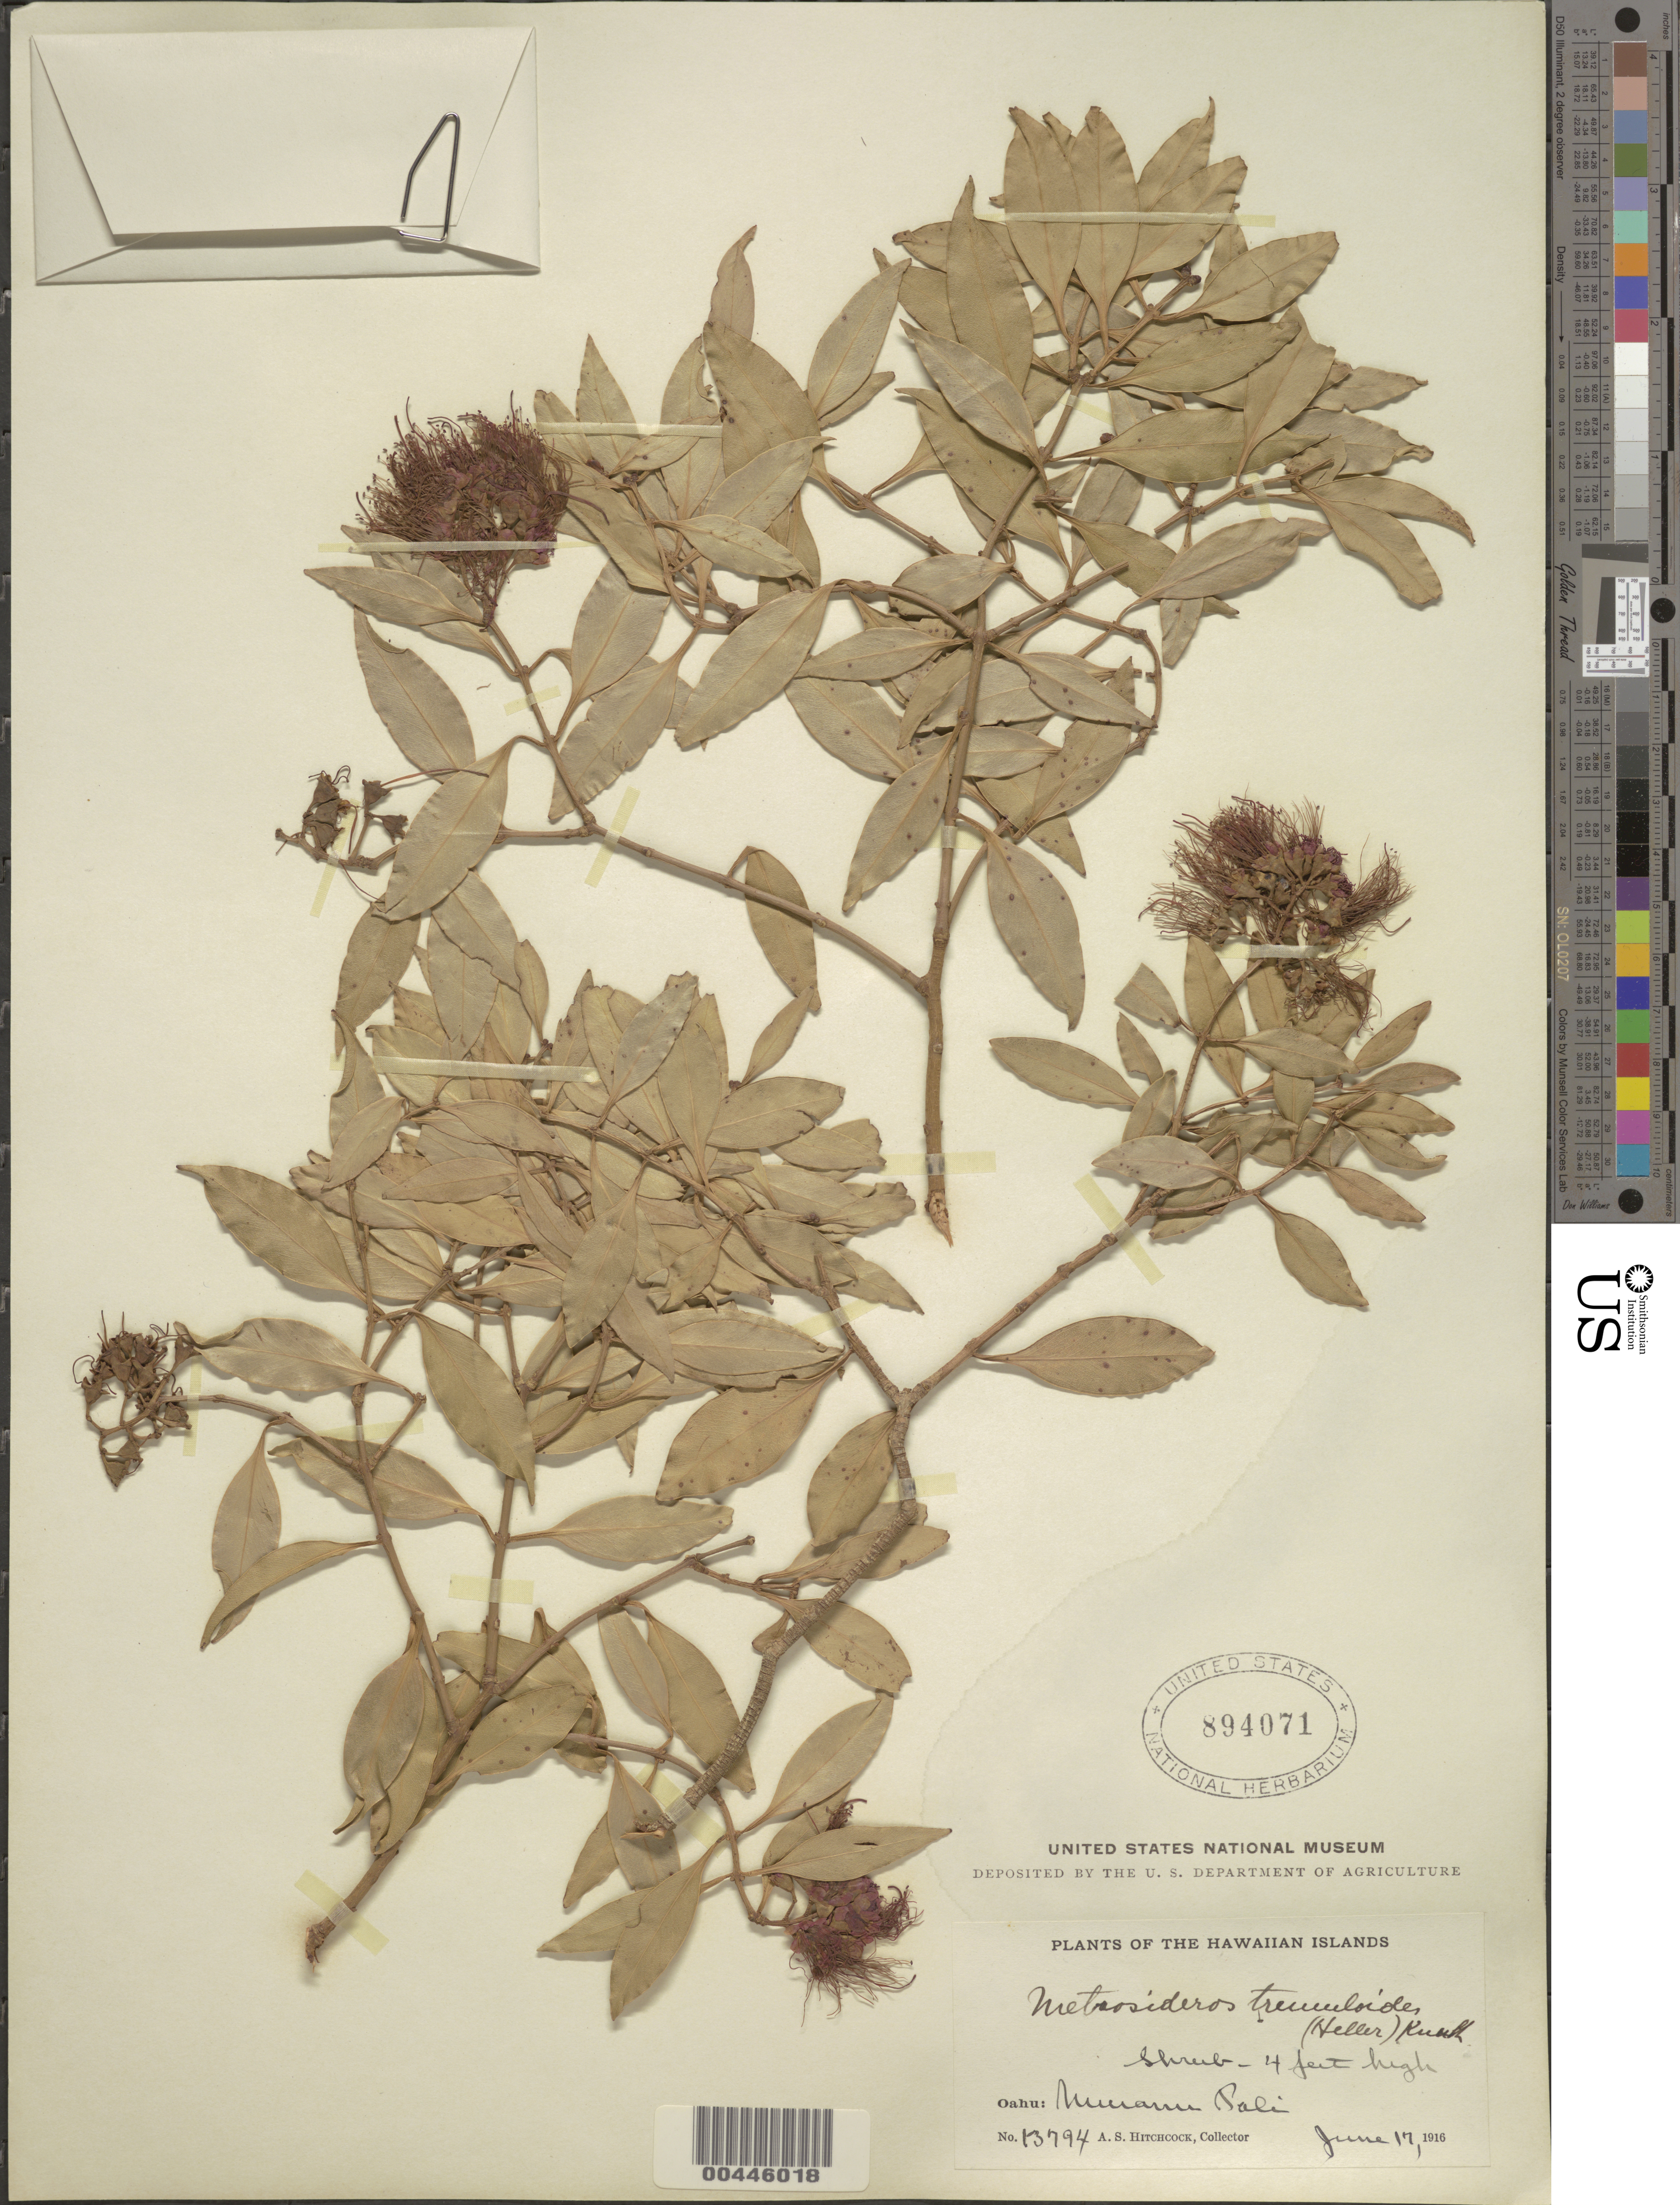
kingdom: Plantae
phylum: Tracheophyta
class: Magnoliopsida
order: Myrtales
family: Myrtaceae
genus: Metrosideros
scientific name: Metrosideros tremuloides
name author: (A. Heller) Knuth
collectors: A. S. Hitchcock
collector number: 13794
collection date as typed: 17 Jun 1916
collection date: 1916-06-17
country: United States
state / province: Hawaii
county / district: Honolulu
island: Oahu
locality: Nuuanu Pali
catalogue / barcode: US 894071